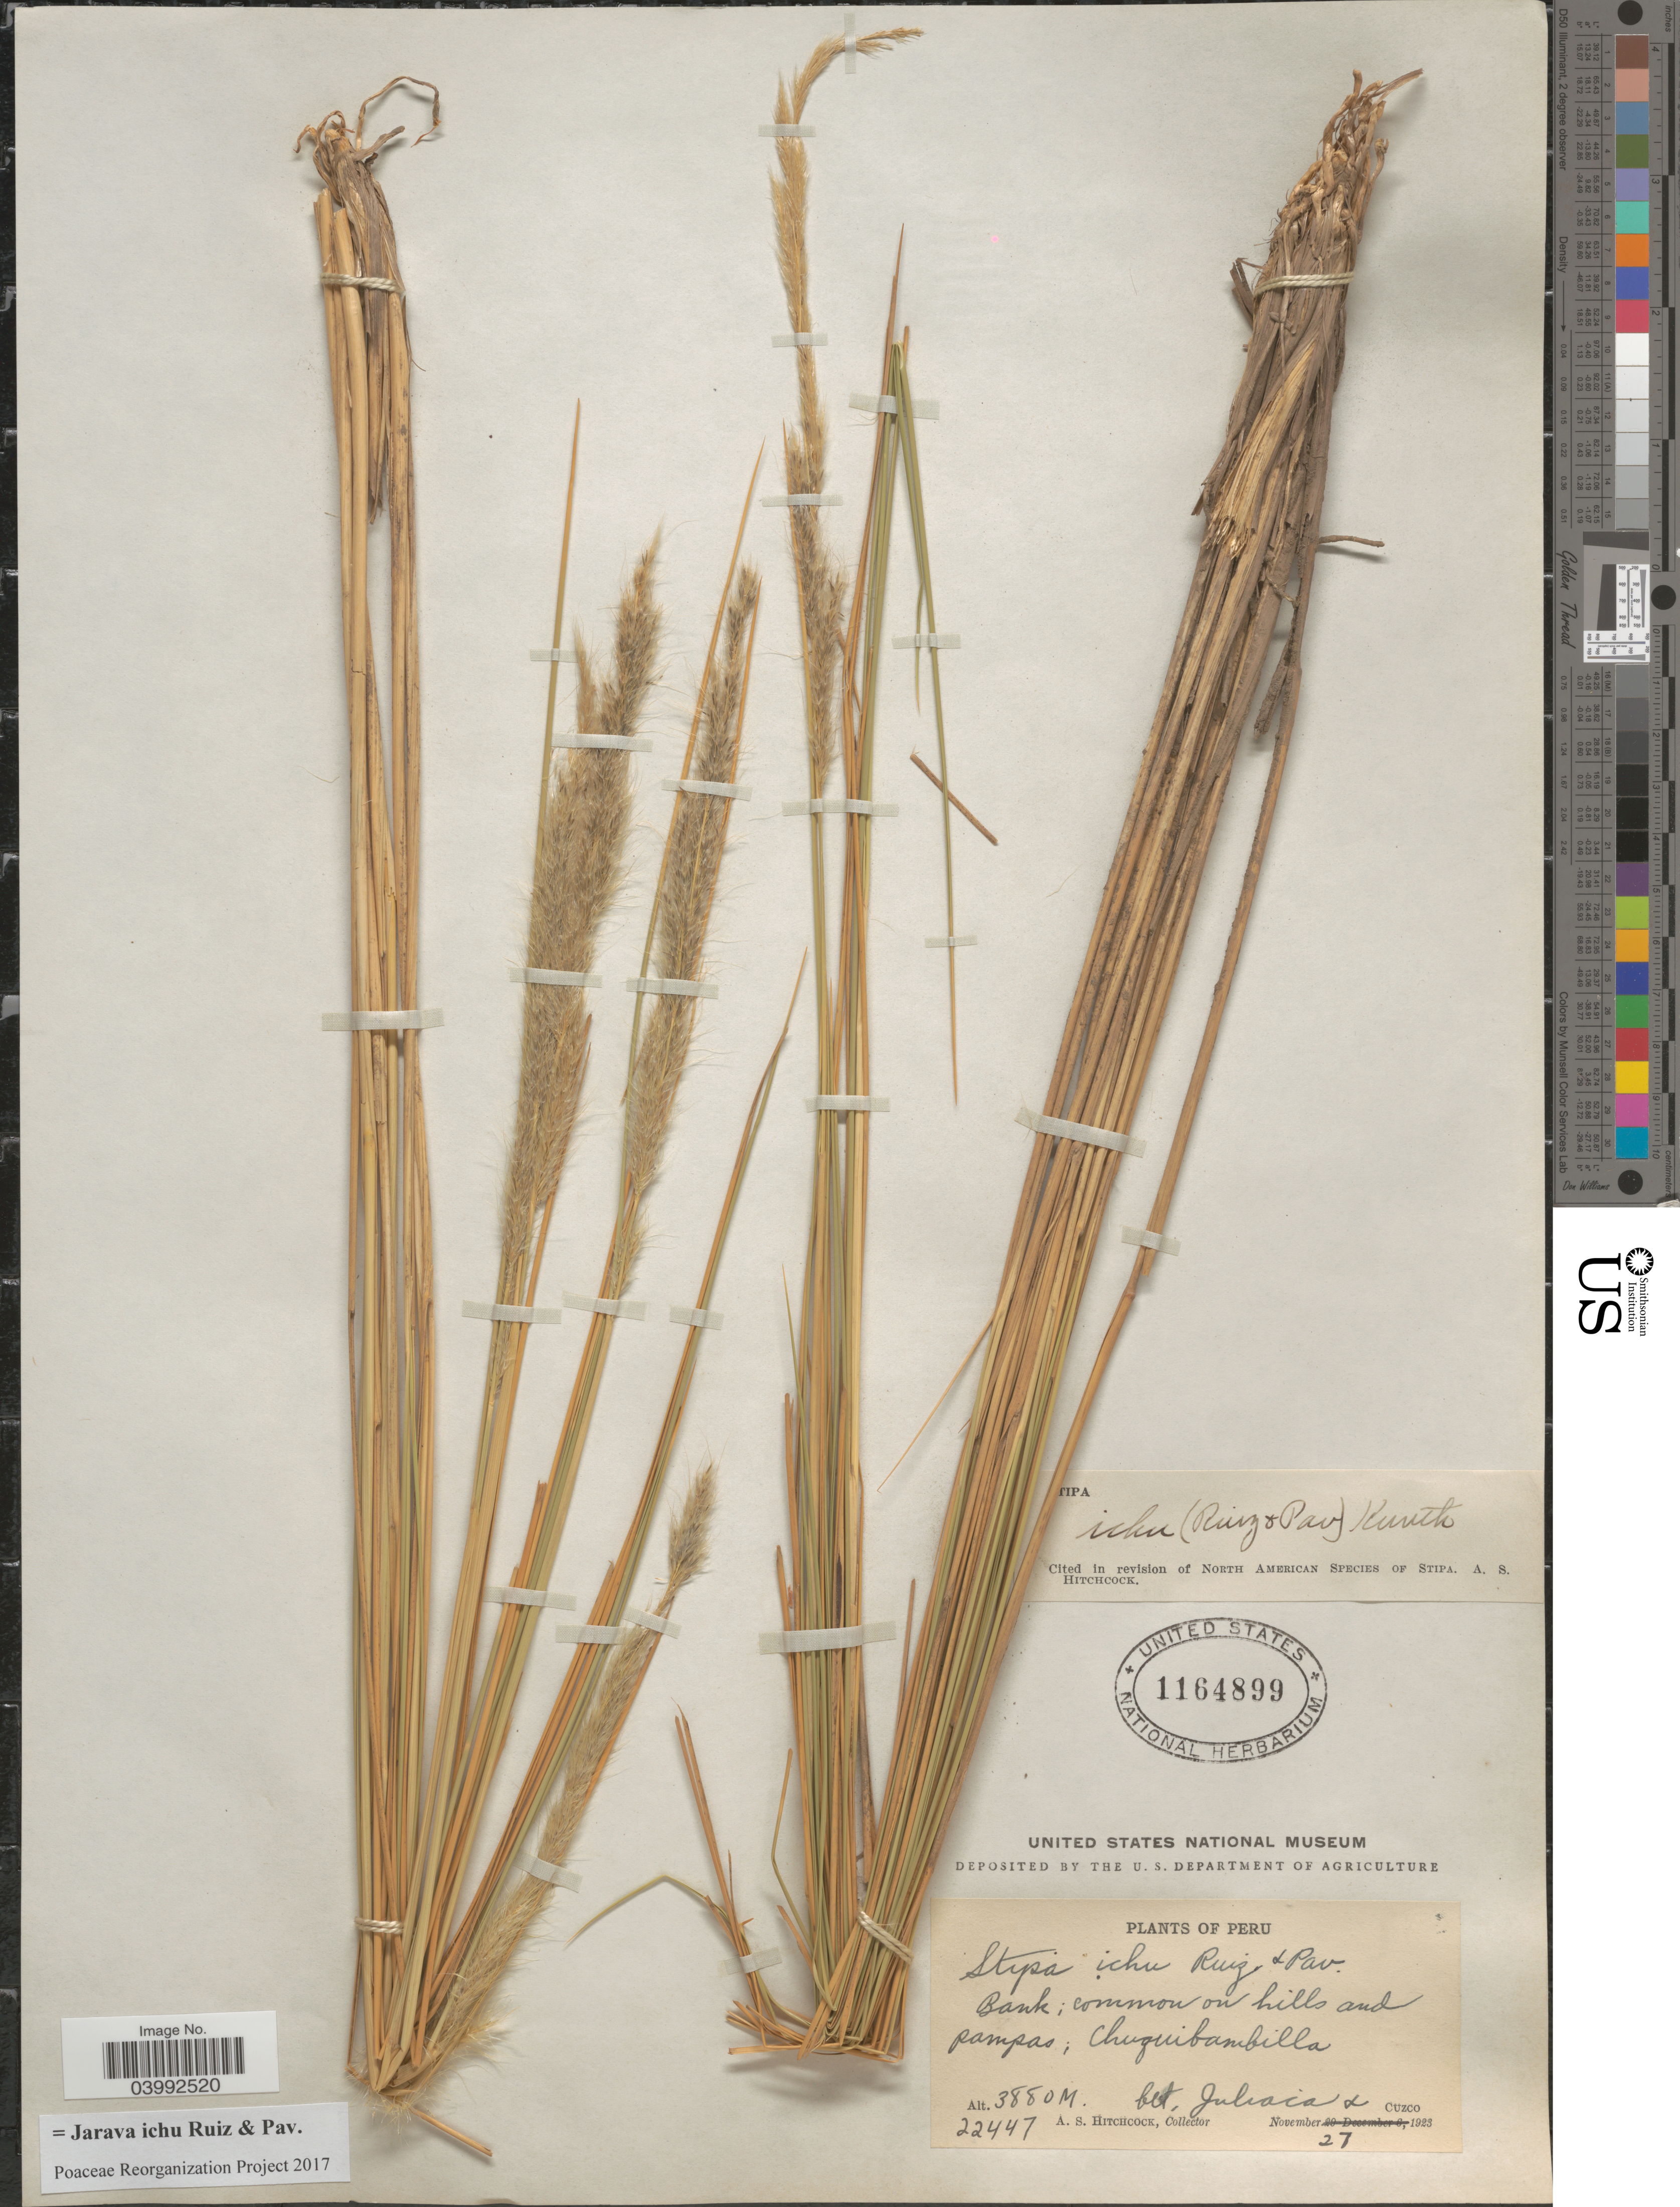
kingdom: Plantae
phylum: Tracheophyta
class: Liliopsida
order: Poales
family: Poaceae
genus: Jarava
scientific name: Jarava ichu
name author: Ruiz & Pav.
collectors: A. S. Hitchcock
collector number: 22447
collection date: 1923-11-27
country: Peru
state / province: Cusco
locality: Chuzuibambilla.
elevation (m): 3880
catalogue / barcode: US 1164899